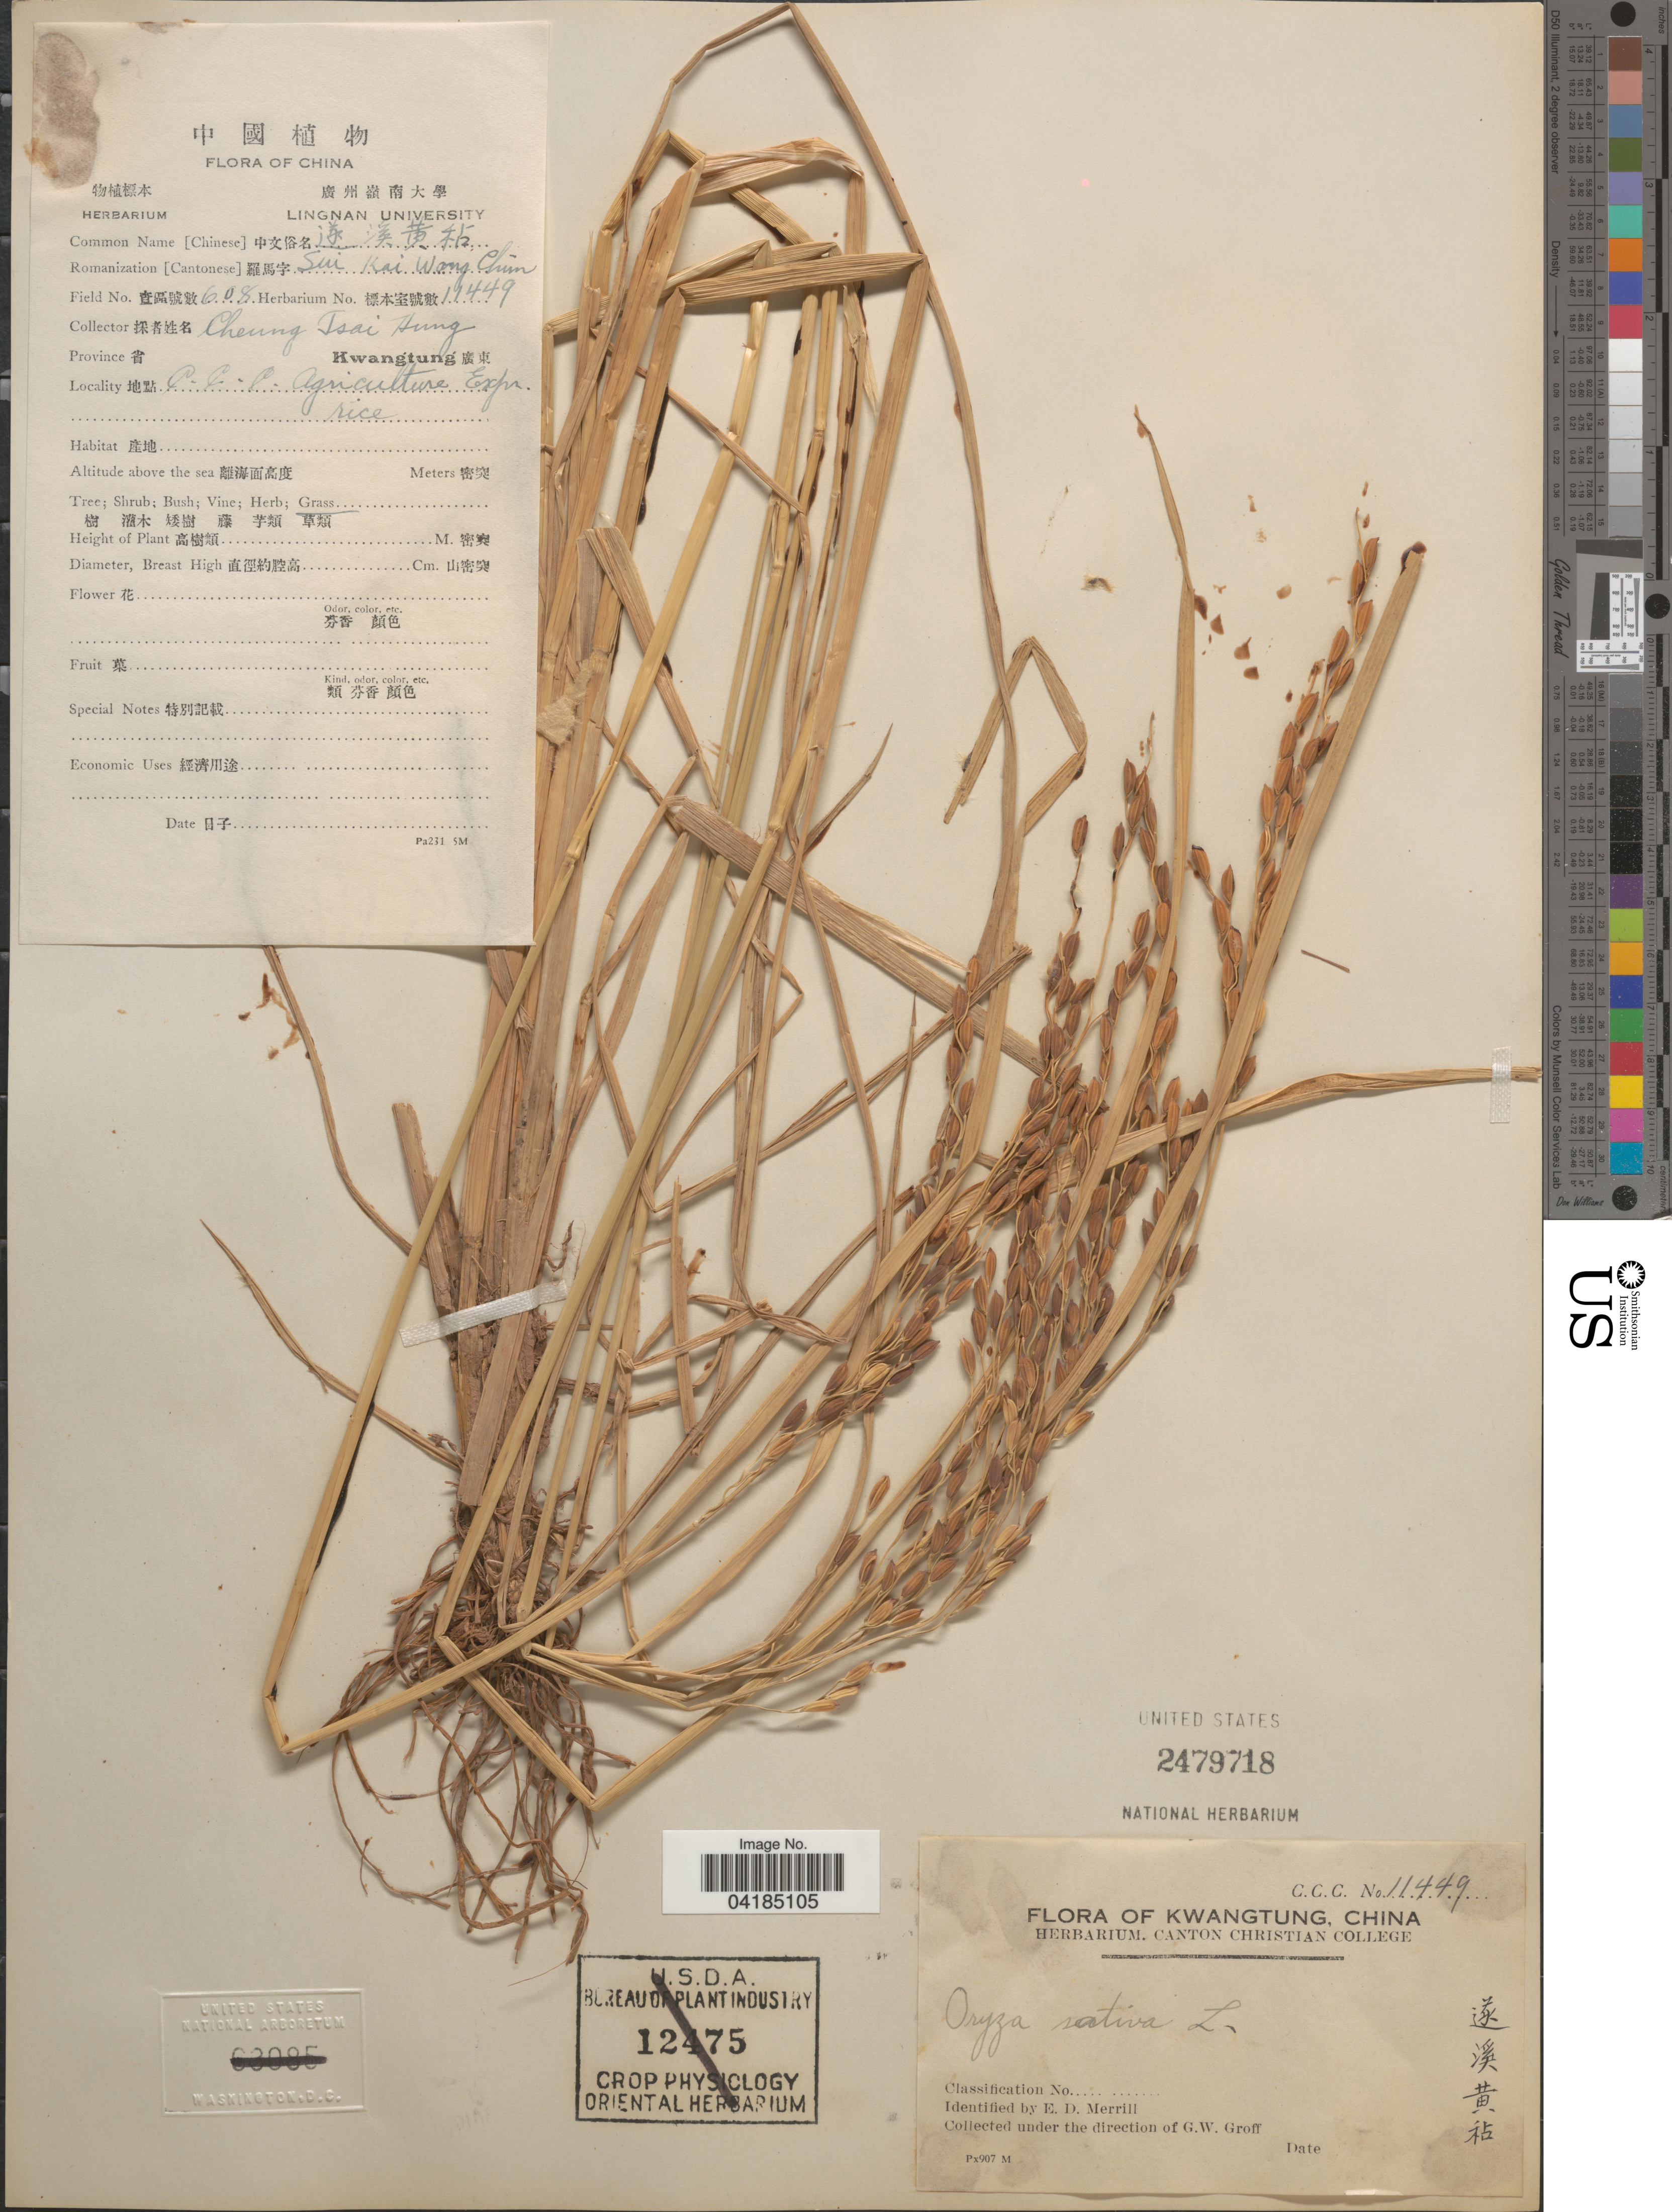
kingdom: Plantae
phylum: Tracheophyta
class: Liliopsida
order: Poales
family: Poaceae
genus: Oryza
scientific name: Oryza sativa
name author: L.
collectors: Cheung Tsai Hung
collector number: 608/11449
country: China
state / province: Guangdong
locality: Province Kwangtung. X. C.C.C. Agriculture Expr. rice.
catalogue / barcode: US 2479718